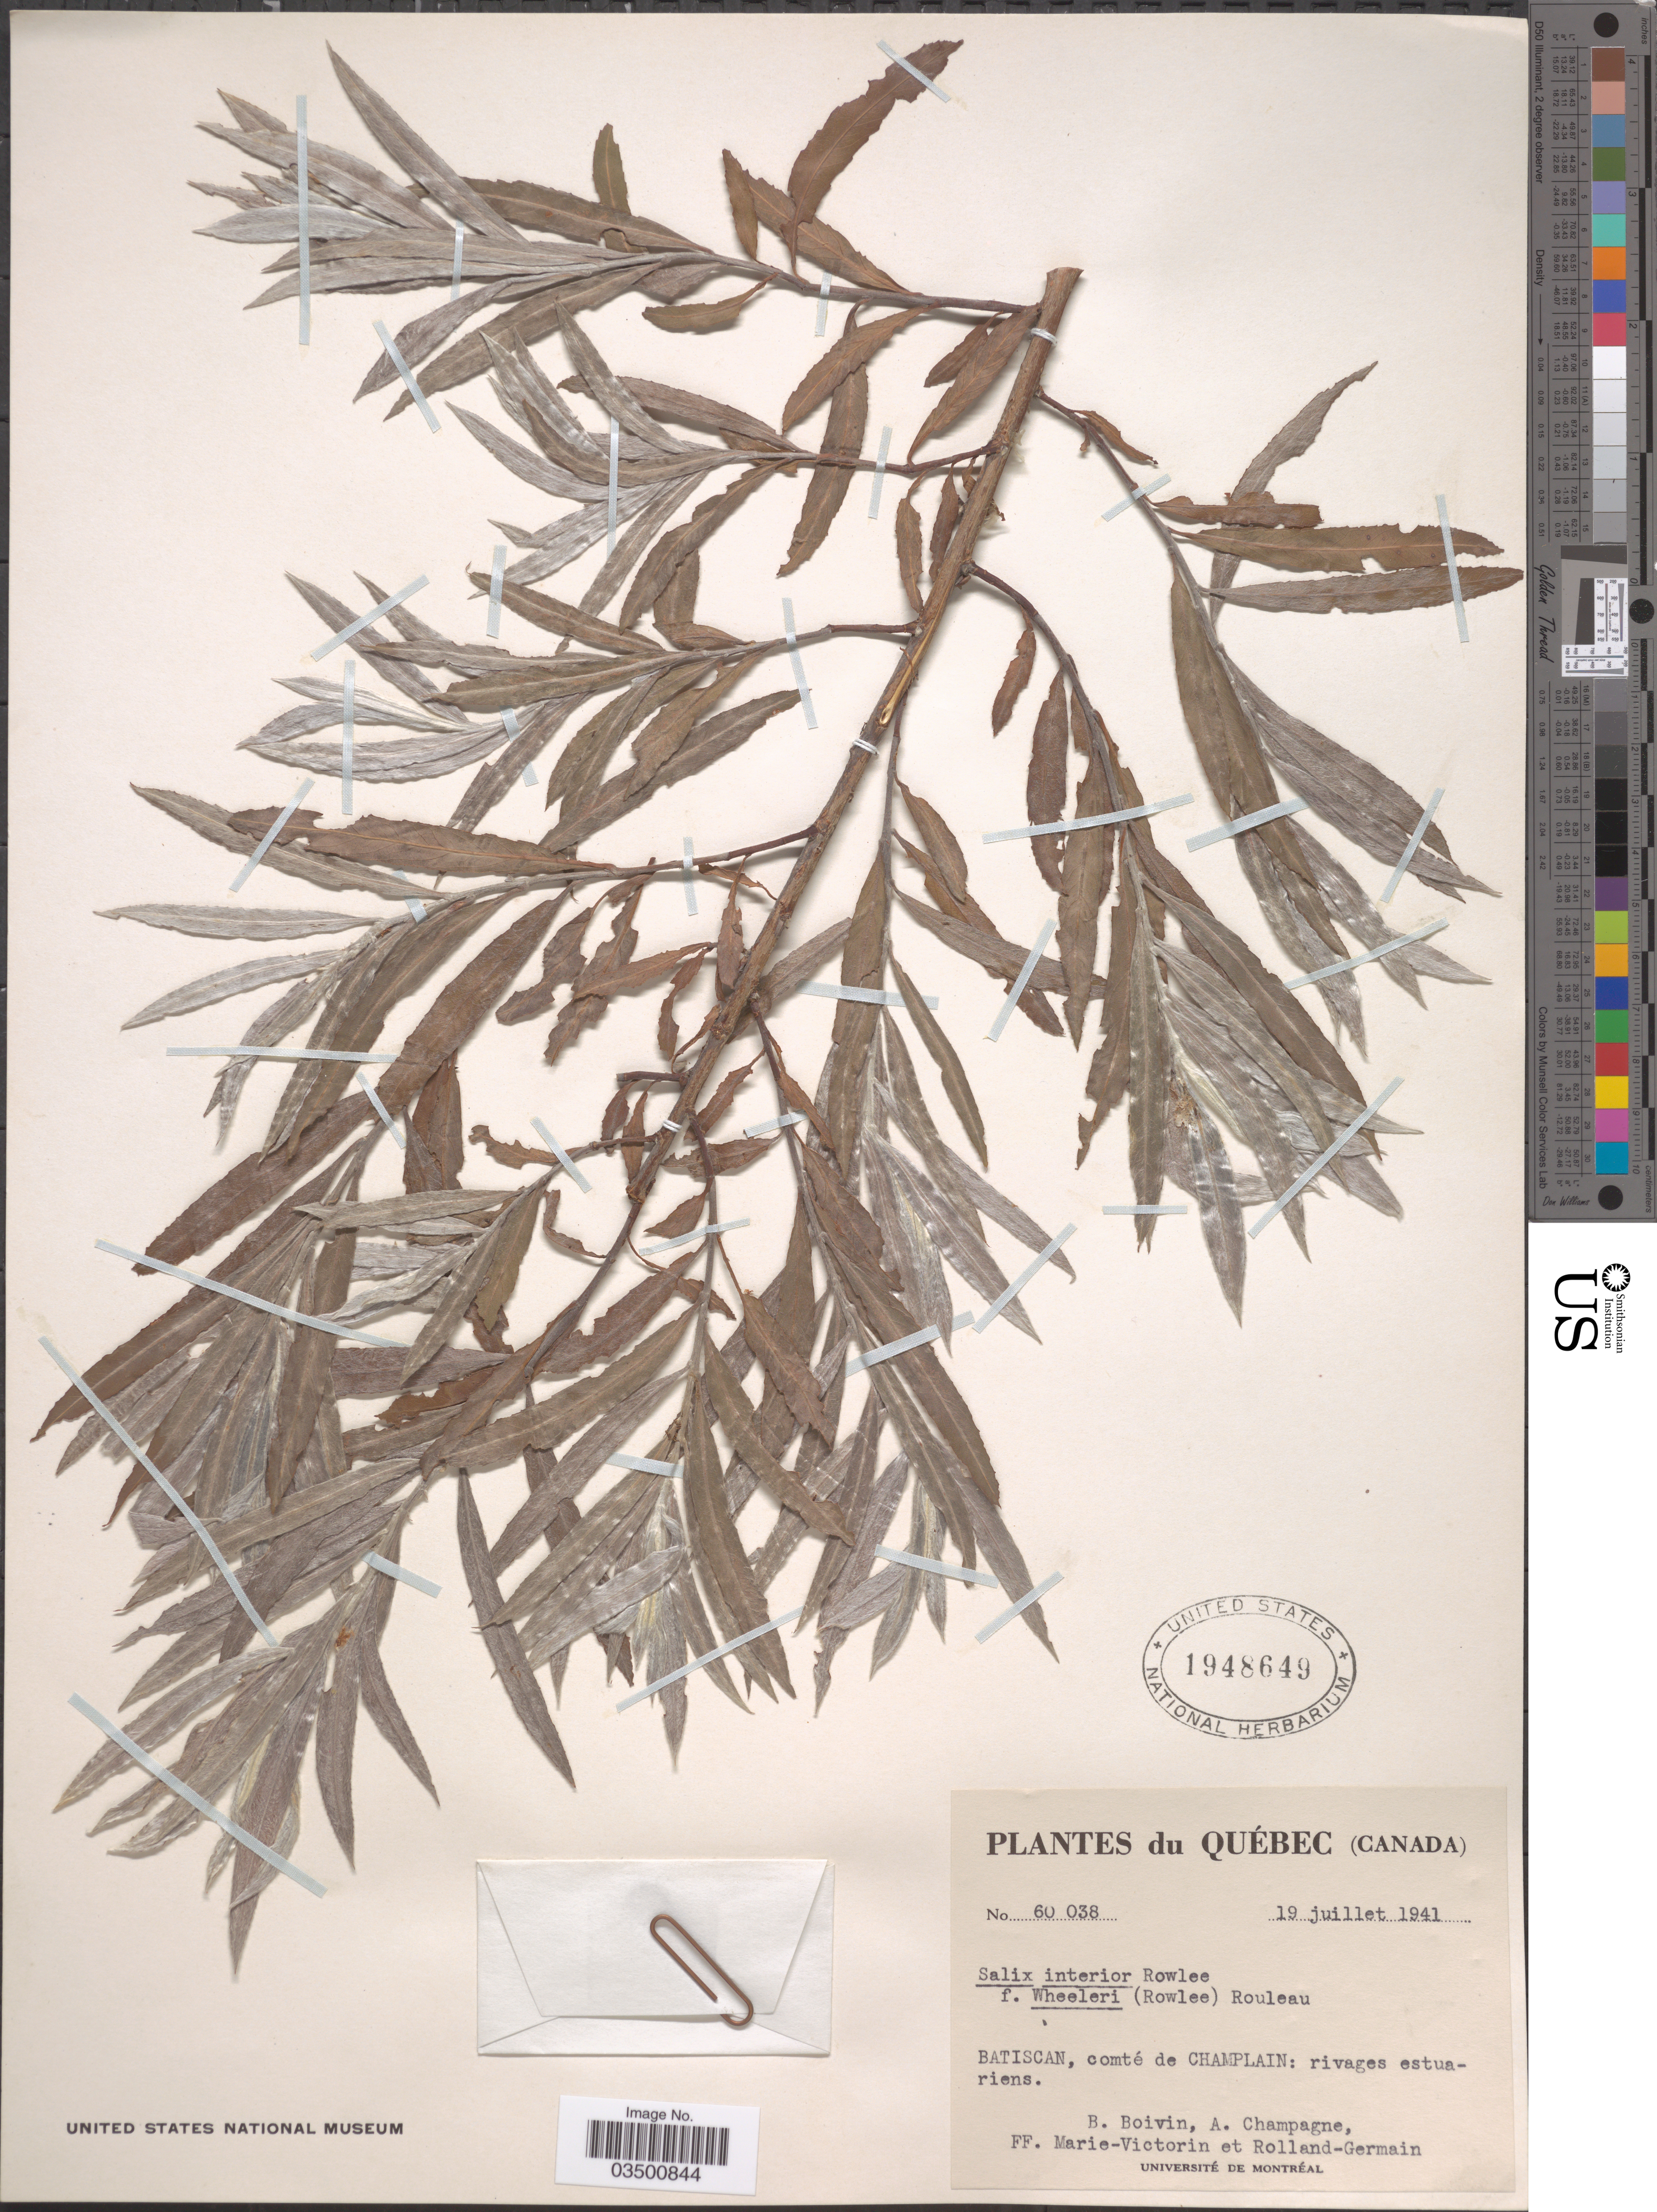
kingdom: Plantae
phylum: Tracheophyta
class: Magnoliopsida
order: Malpighiales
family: Salicaceae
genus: Salix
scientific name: Salix interior var. wheeleri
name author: Rowlee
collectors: J. R. B. Boivin, A. Champagne, F. Marie-Victorin & Rolland-Germain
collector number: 60038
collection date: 1941-07-19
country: Canada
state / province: Quebec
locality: Batiscan, comté de Champlain: rivages estuariens.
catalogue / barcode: US 1948649